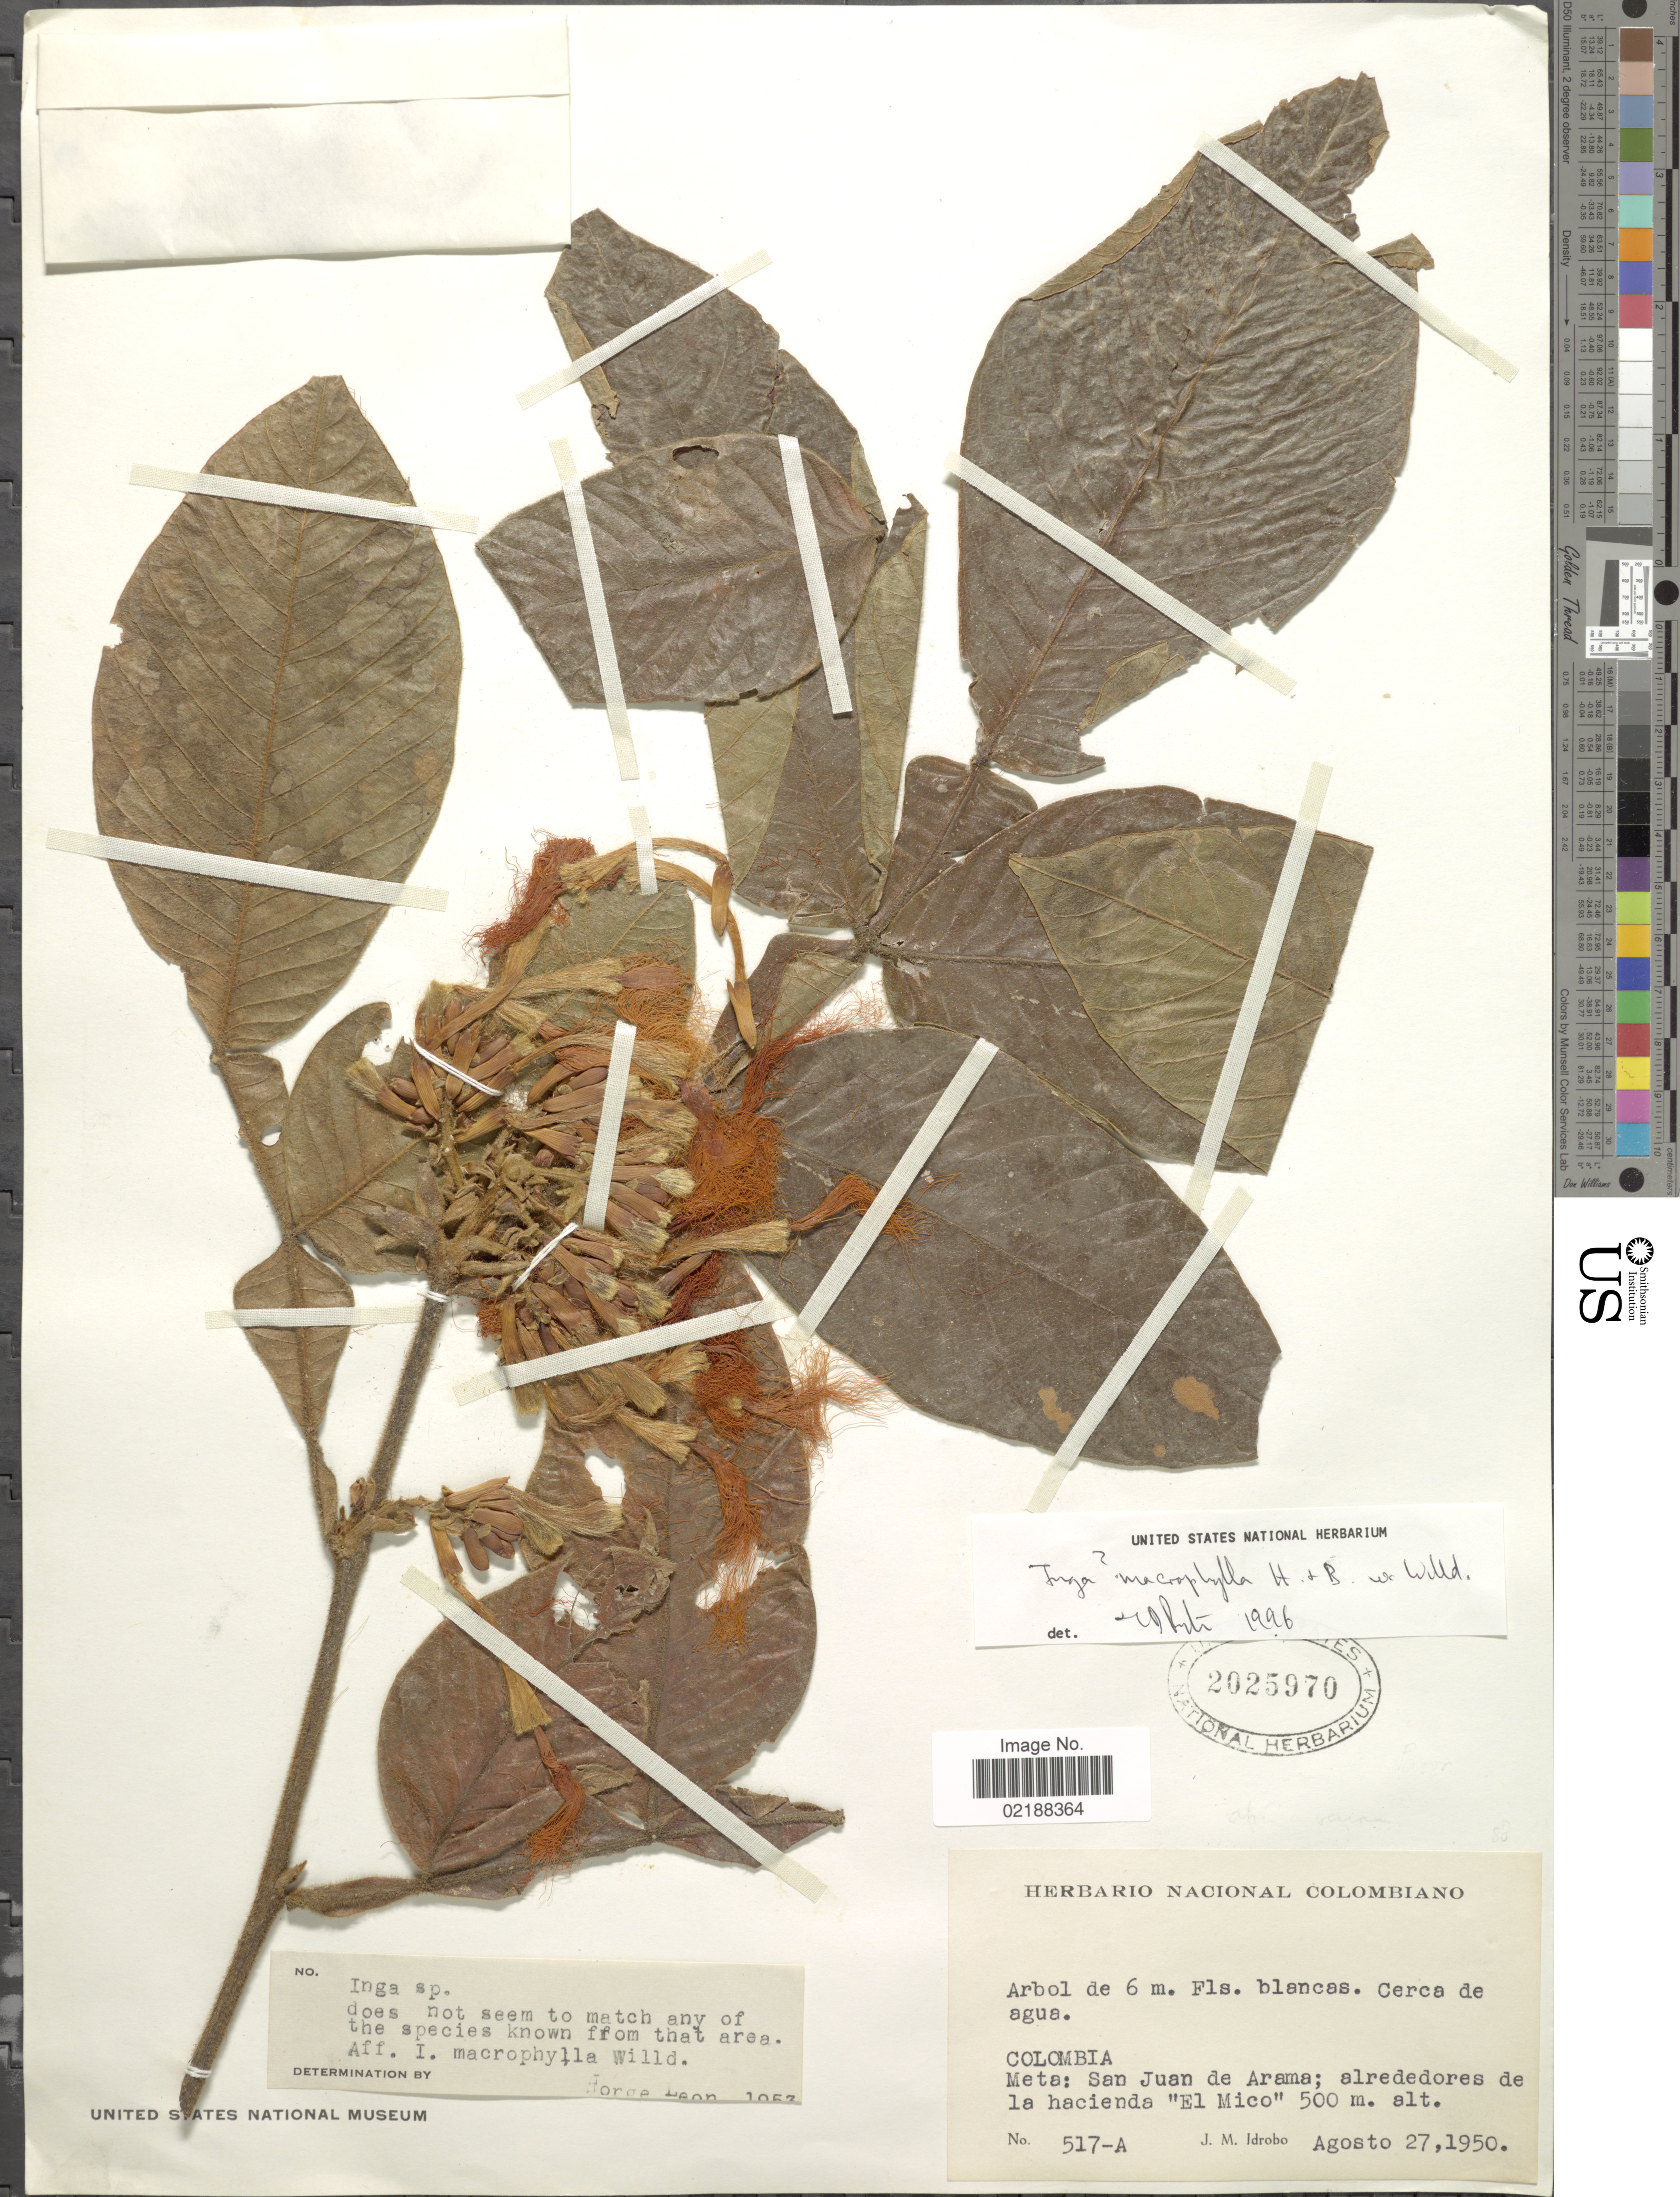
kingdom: Plantae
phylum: Tracheophyta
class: Magnoliopsida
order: Fabales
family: Fabaceae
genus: Inga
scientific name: Inga macrophylla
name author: Humb. & Bonpl. ex Willd.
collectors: J. M. Idrobo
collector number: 517-A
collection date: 1950-08-27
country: Colombia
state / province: Meta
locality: San Juan de Arama; alrededores de la hacienda El Mico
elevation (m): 500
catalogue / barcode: US 2025970